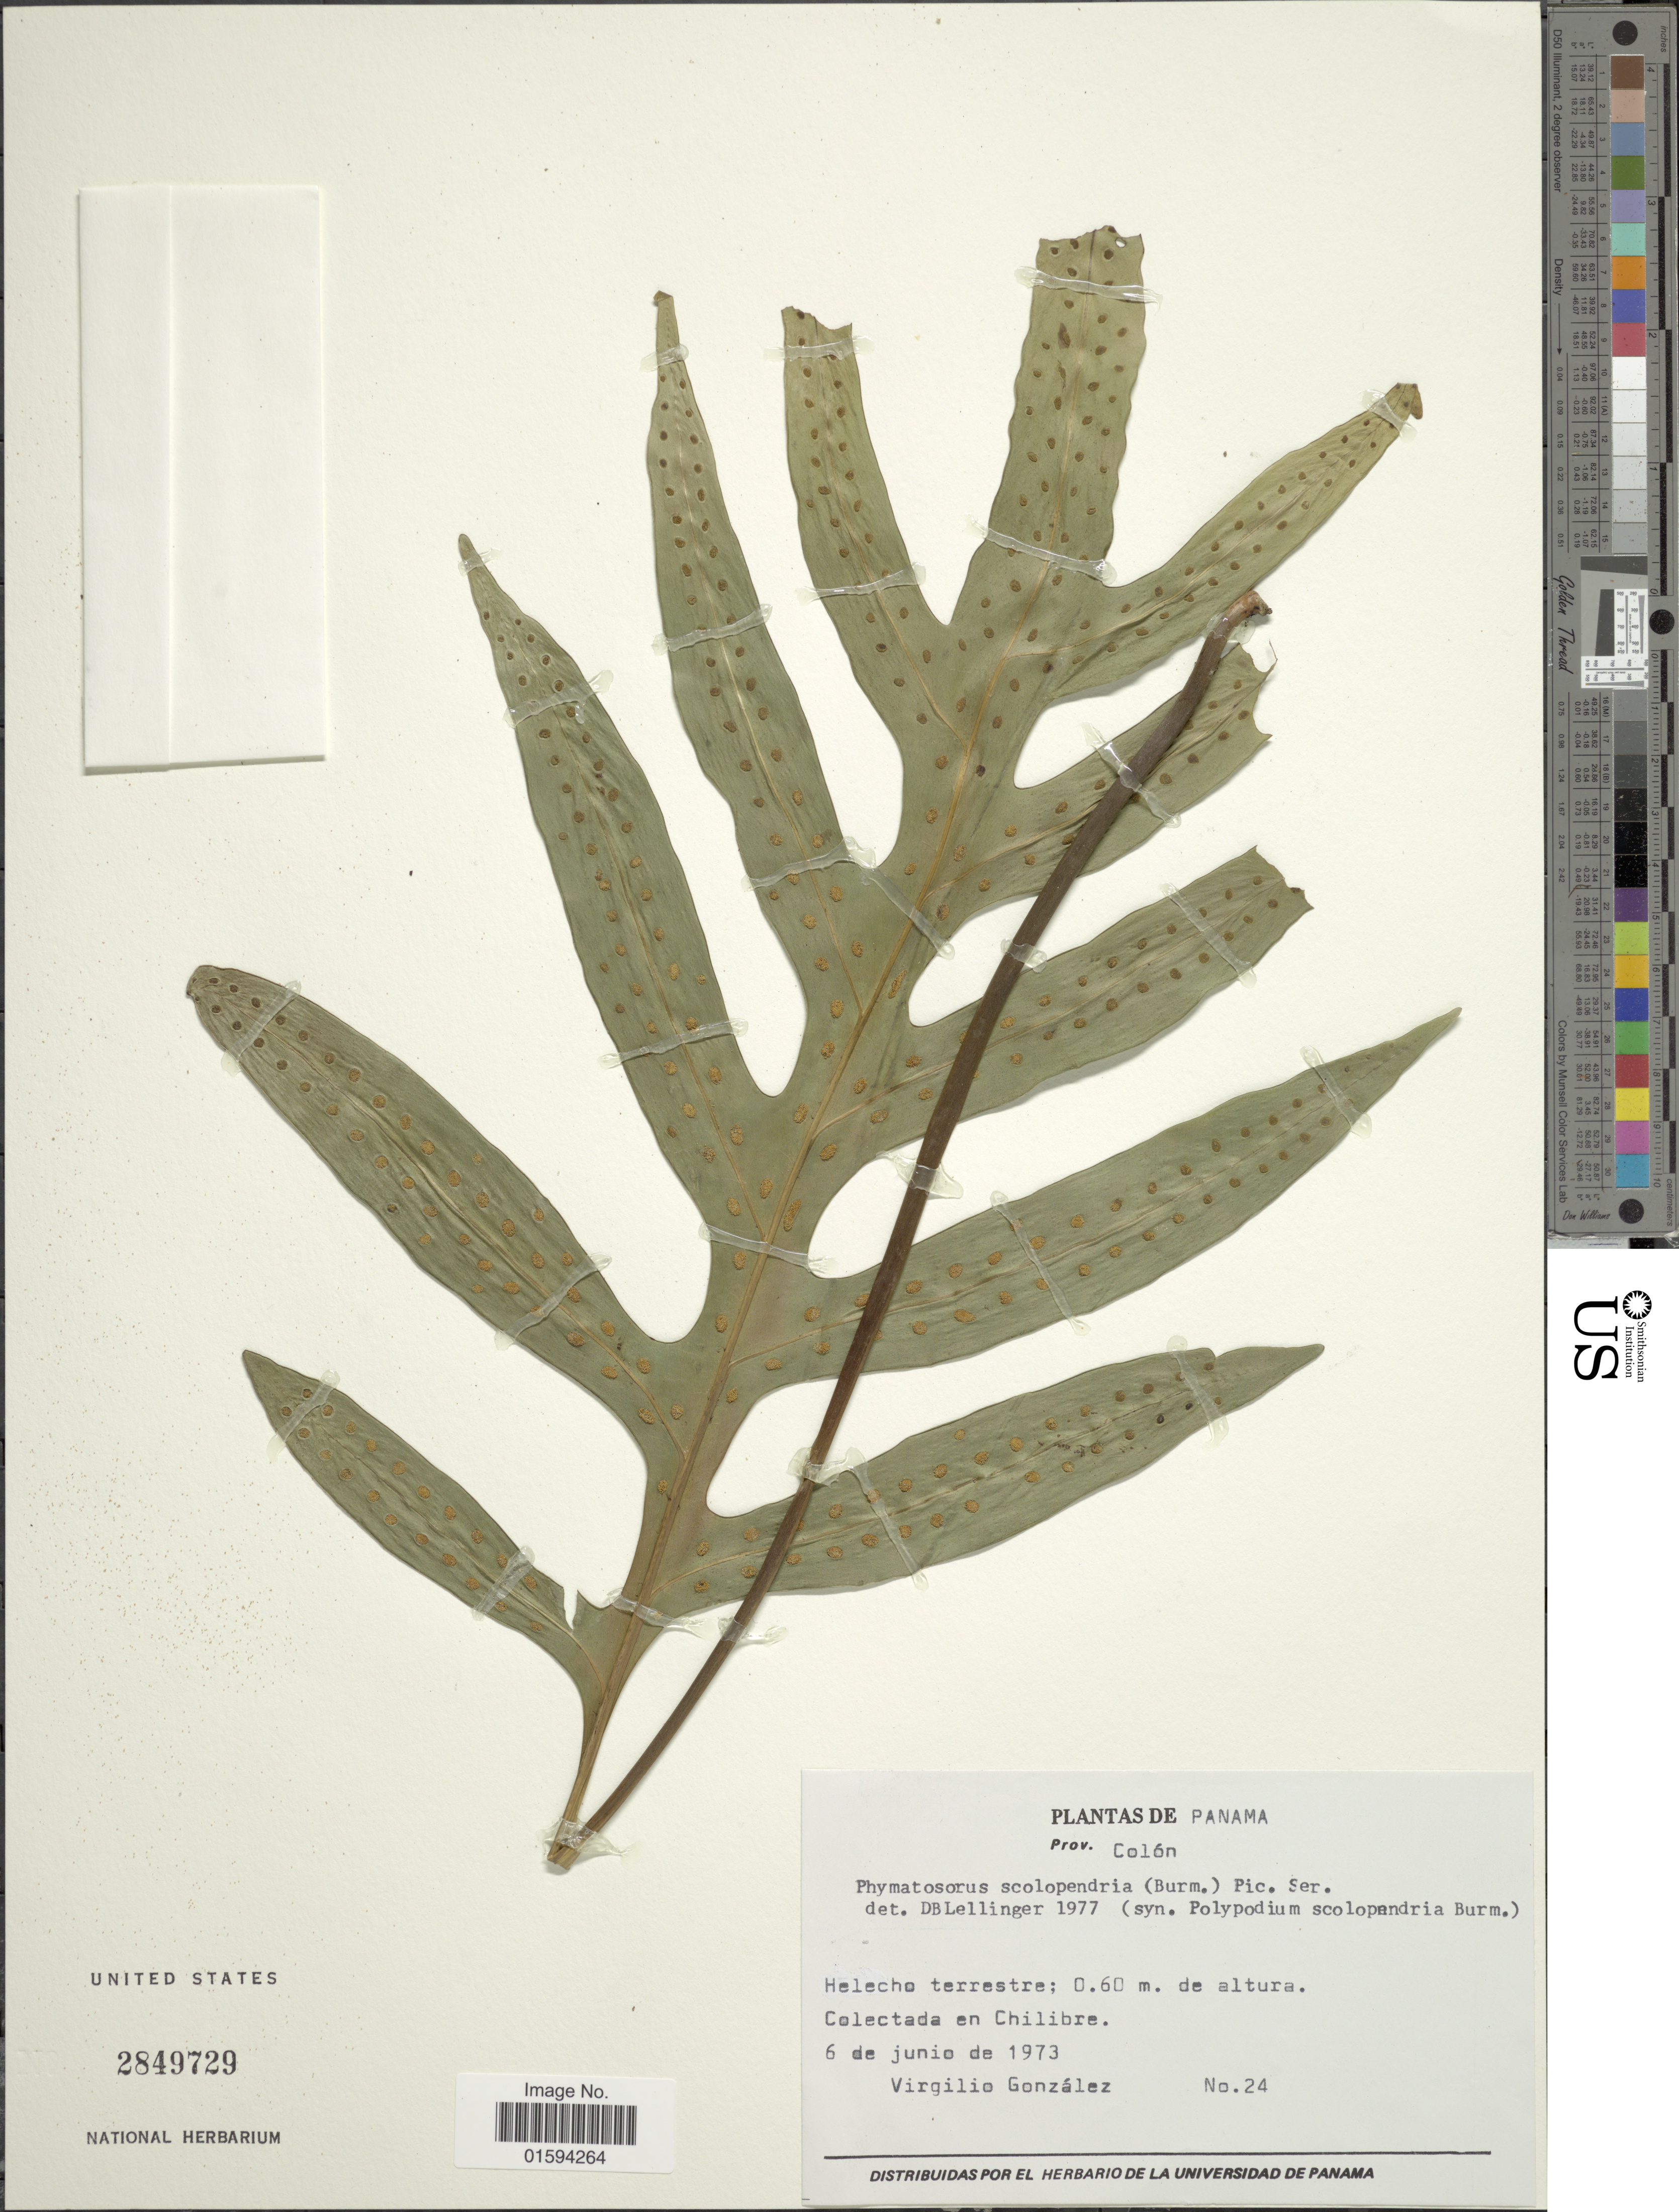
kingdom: Plantae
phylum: Tracheophyta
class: Polypodiopsida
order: Polypodiales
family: Polypodiaceae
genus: Polypodium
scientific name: Polypodium scolopendria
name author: Burm. f.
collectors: V. González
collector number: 24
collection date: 1973-06-06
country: Panama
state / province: Colón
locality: Colectado en Chilbre.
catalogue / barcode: US 2849729